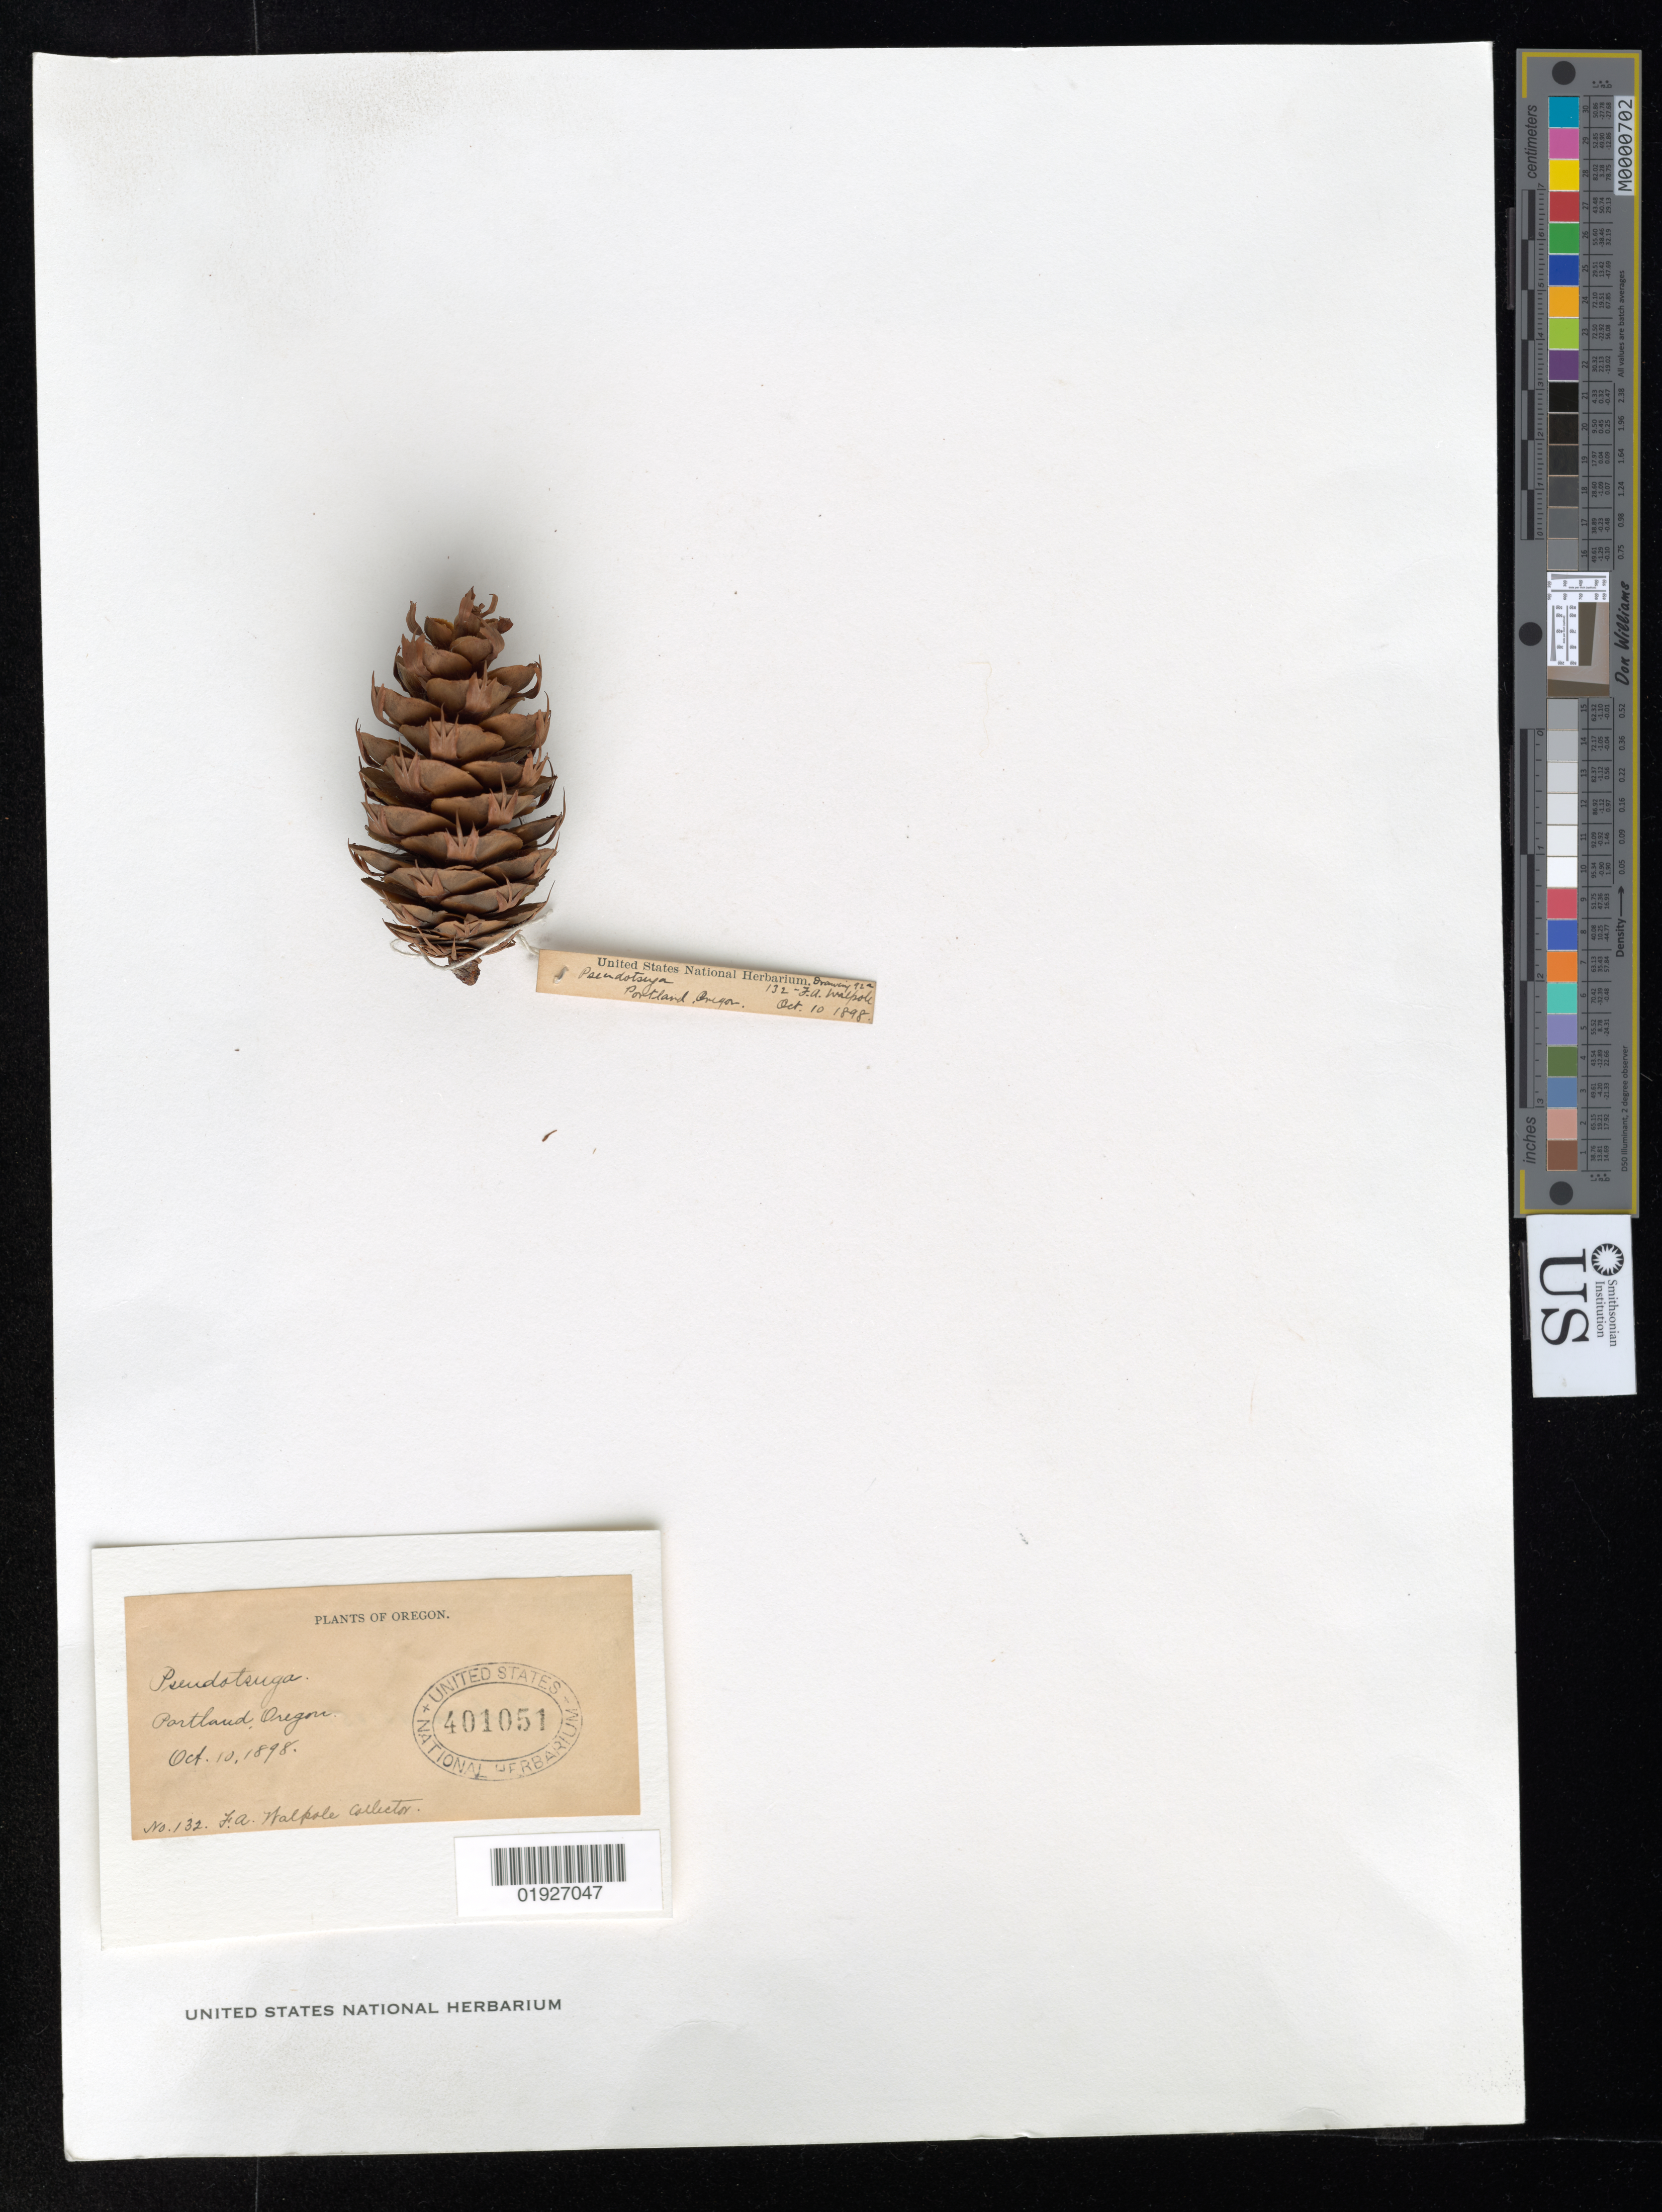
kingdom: Plantae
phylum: Tracheophyta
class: Pinopsida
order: Pinales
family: Pinaceae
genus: Pseudotsuga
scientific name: Pseudotsuga taxifolia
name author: (Lamb.) Britton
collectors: F. Walpole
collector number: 132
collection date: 1898-10-10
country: United States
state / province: Oregon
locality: Portland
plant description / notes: Herb. no. 401051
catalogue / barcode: US 401051